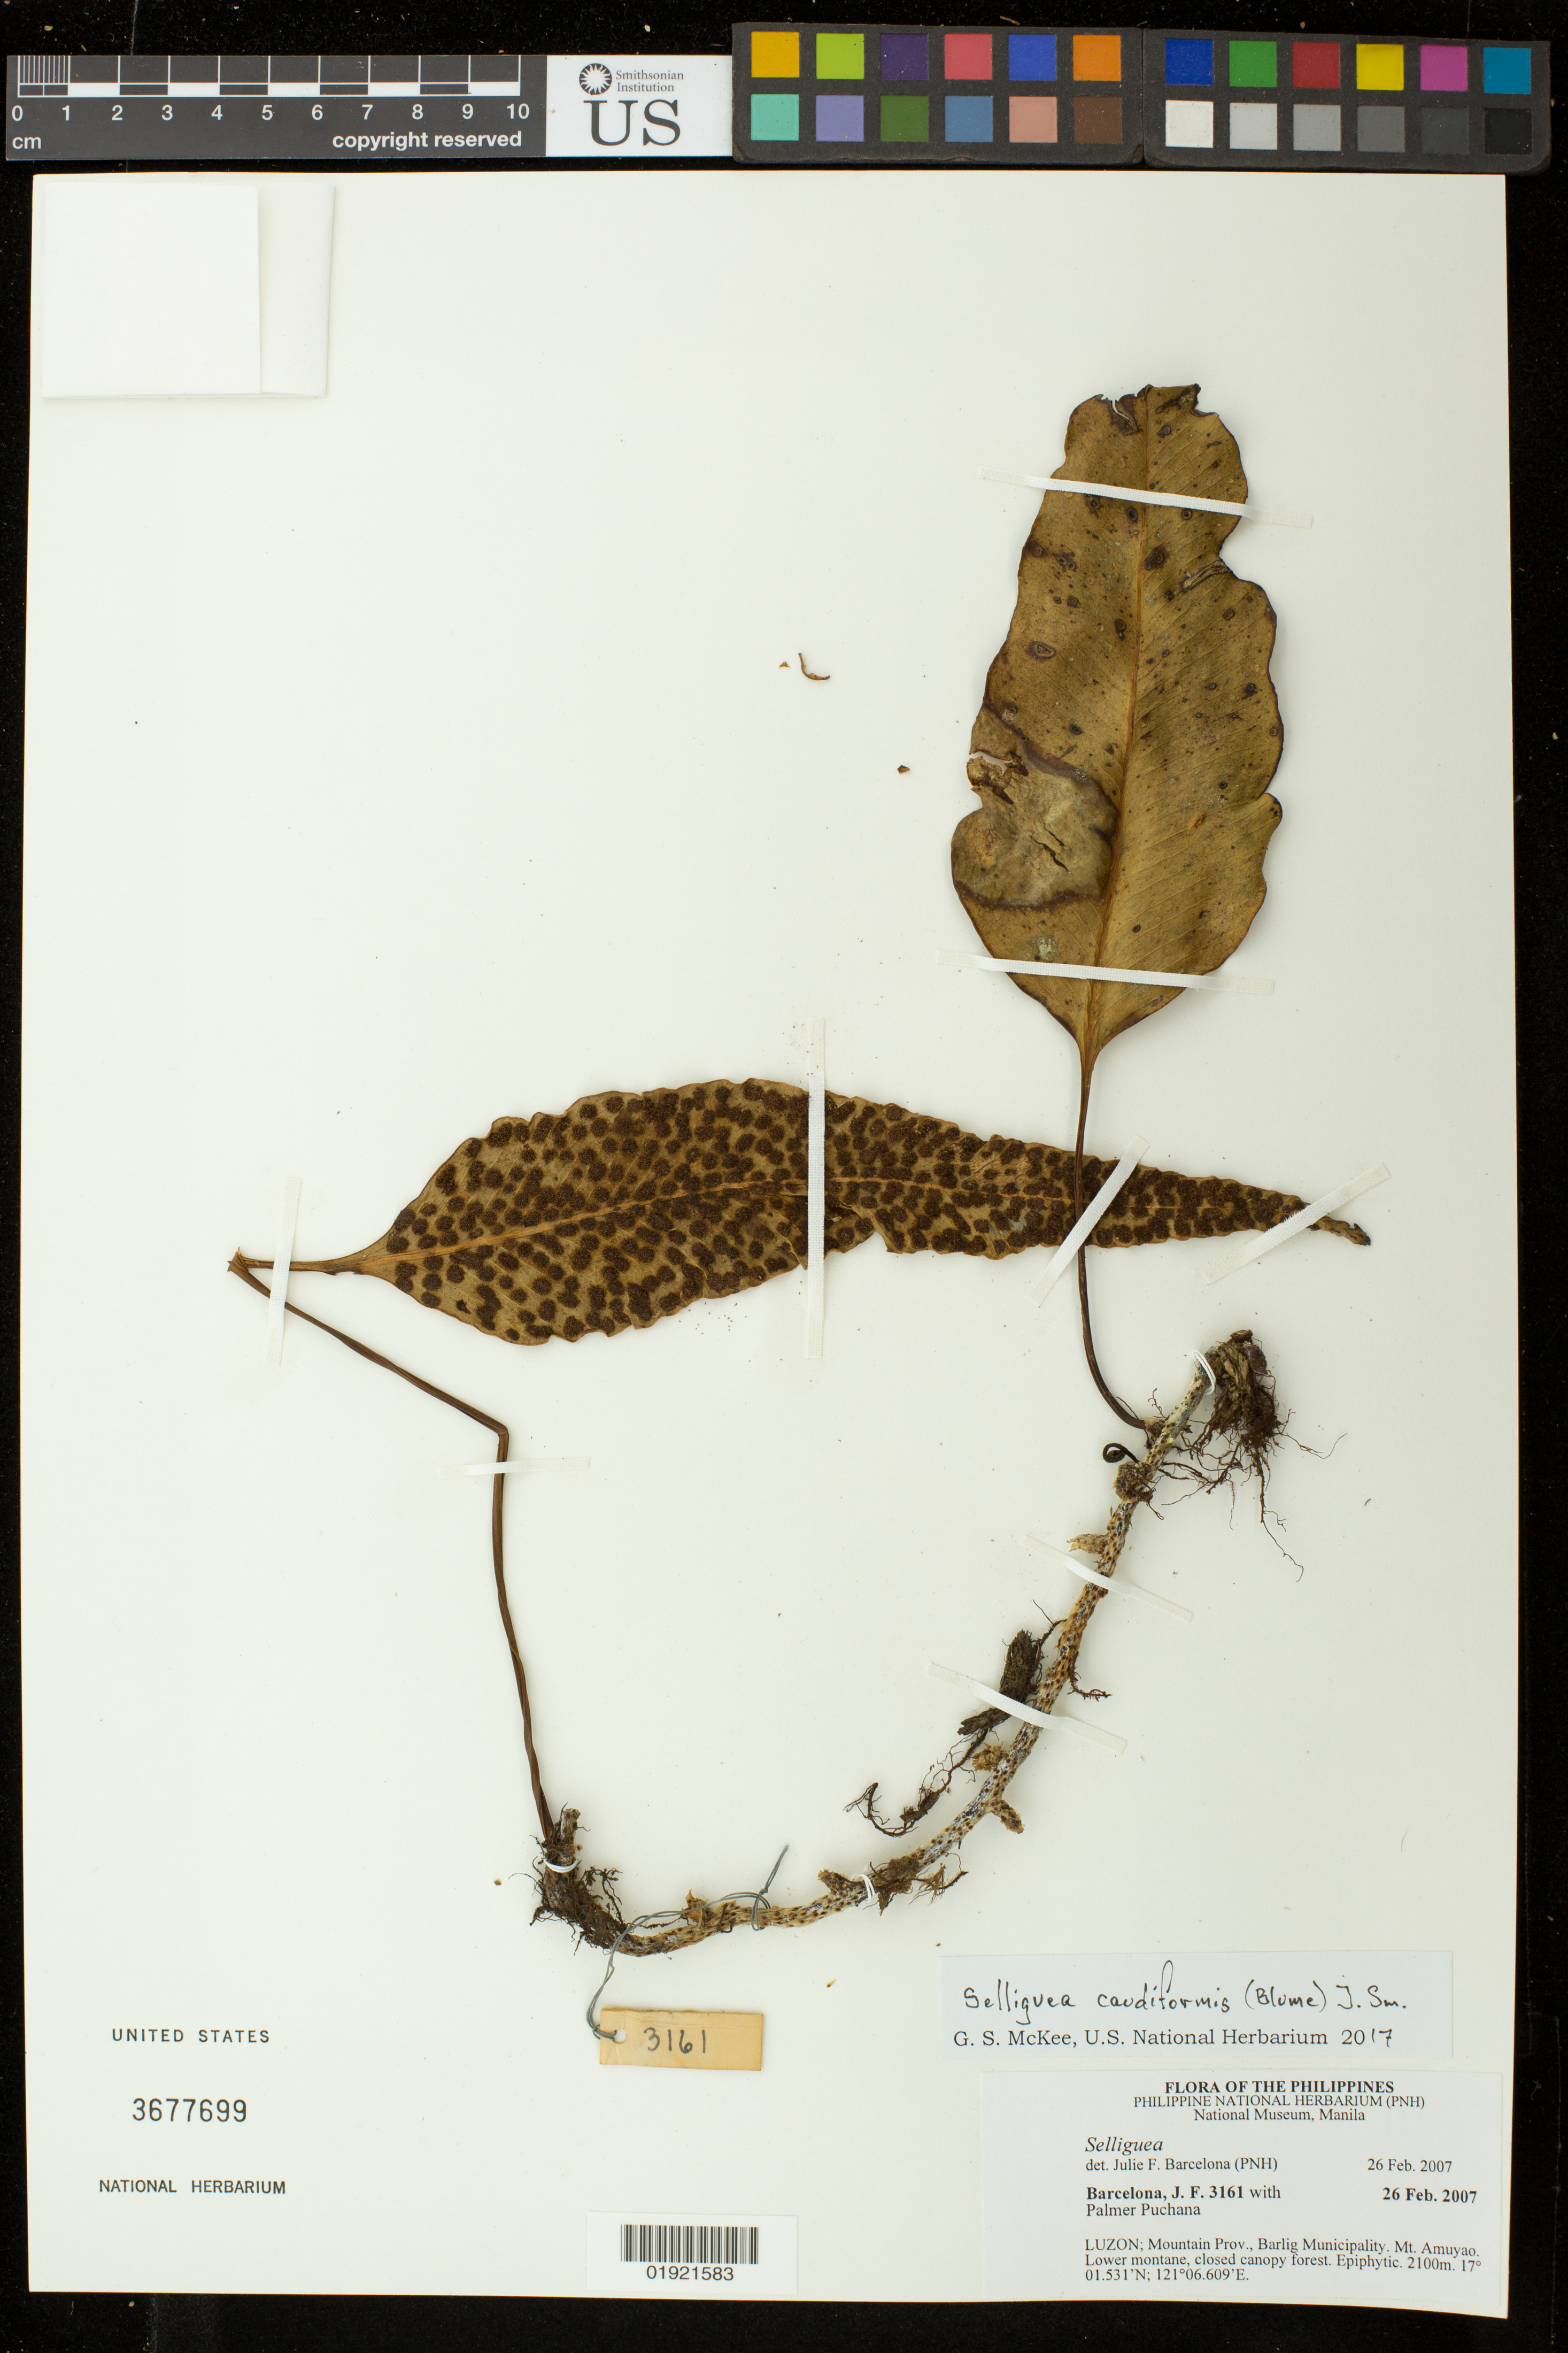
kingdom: Plantae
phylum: Tracheophyta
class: Polypodiopsida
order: Polypodiales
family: Polypodiaceae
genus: Selliguea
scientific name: Selliguea caudiformis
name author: (Blume) J. Sm.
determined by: McKee, G. S., (US), NMNH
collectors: J. F. Barcelona & P. Puchana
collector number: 3161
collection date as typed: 26 Feb. 2007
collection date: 2007-02-26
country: Philippines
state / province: Cordillera (Administrative Region)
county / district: Mountain province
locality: Luzon; Mountain Prov., Barlig Municipality. Mt. Amuyao.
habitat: Lower montane. closed canopy forest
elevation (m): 2100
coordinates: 17 01.531 N, 121 06.609 E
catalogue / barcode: US 3677699